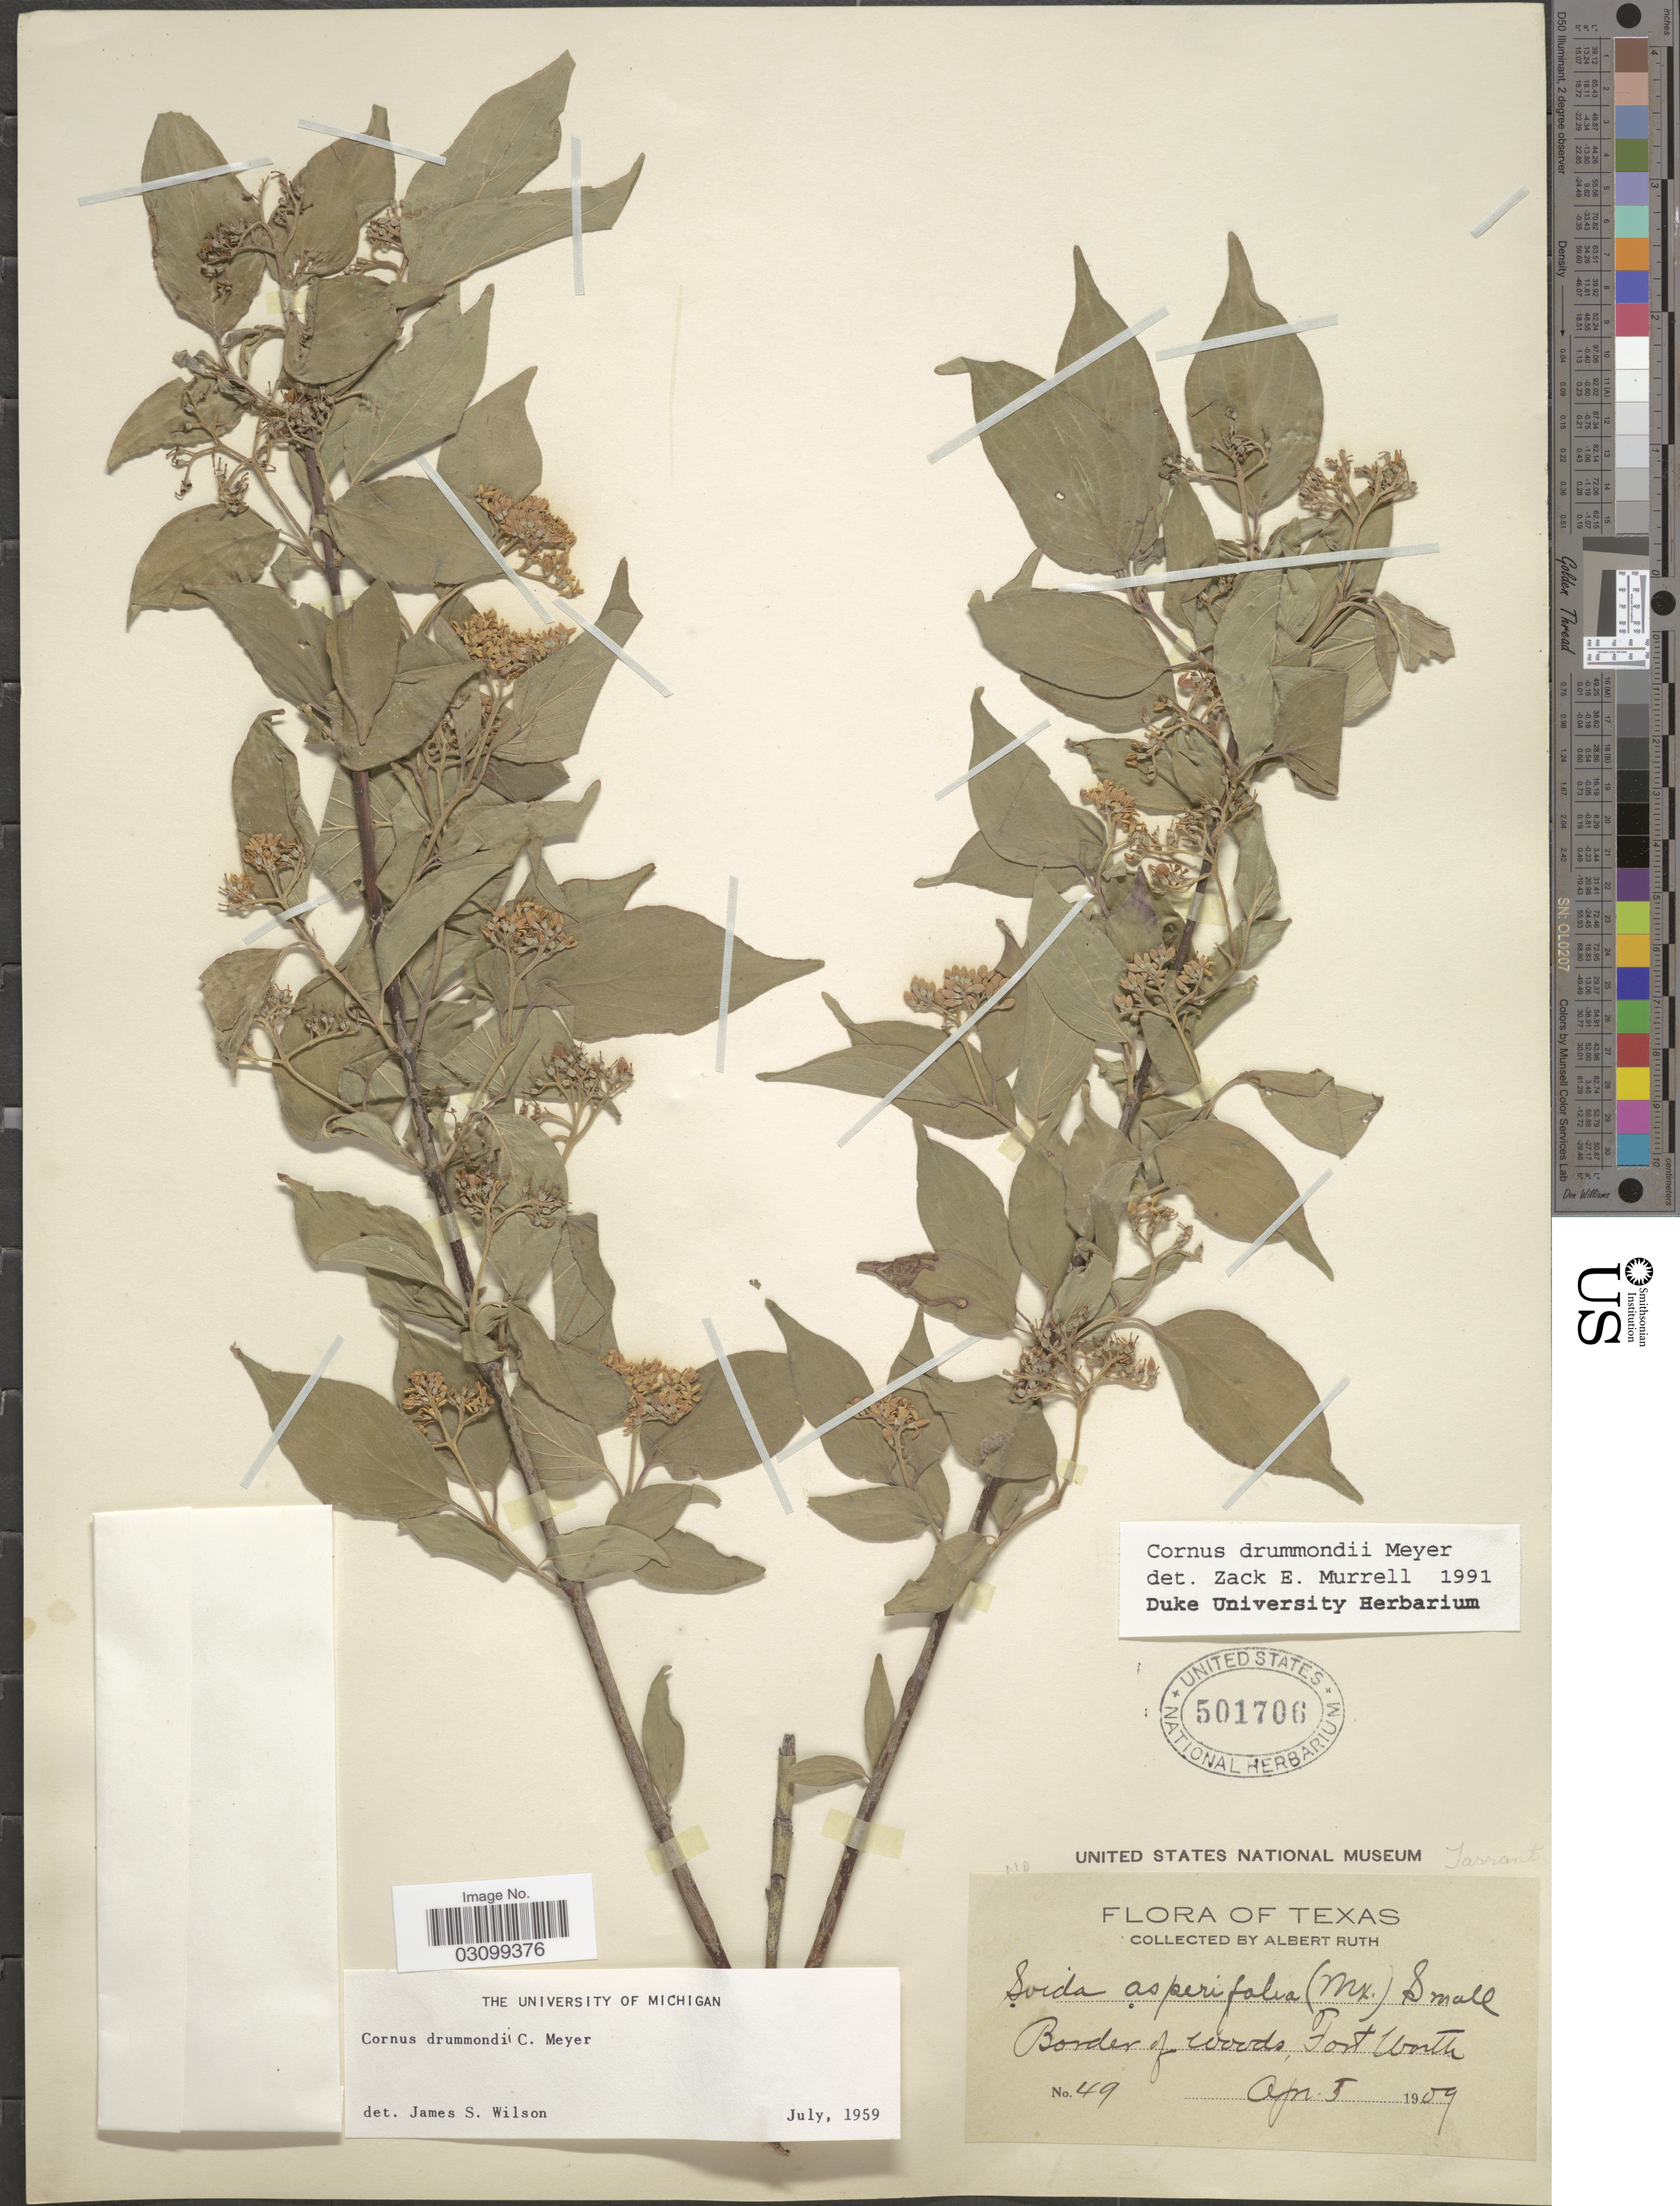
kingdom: Plantae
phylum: Tracheophyta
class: Magnoliopsida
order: Cornales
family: Cornaceae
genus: Cornus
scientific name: Cornus drummondii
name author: C.A. Mey.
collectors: A. Ruth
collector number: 49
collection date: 1909-04-05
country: United States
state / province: Texas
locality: Border of woods, Fort Worth.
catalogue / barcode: US 501706